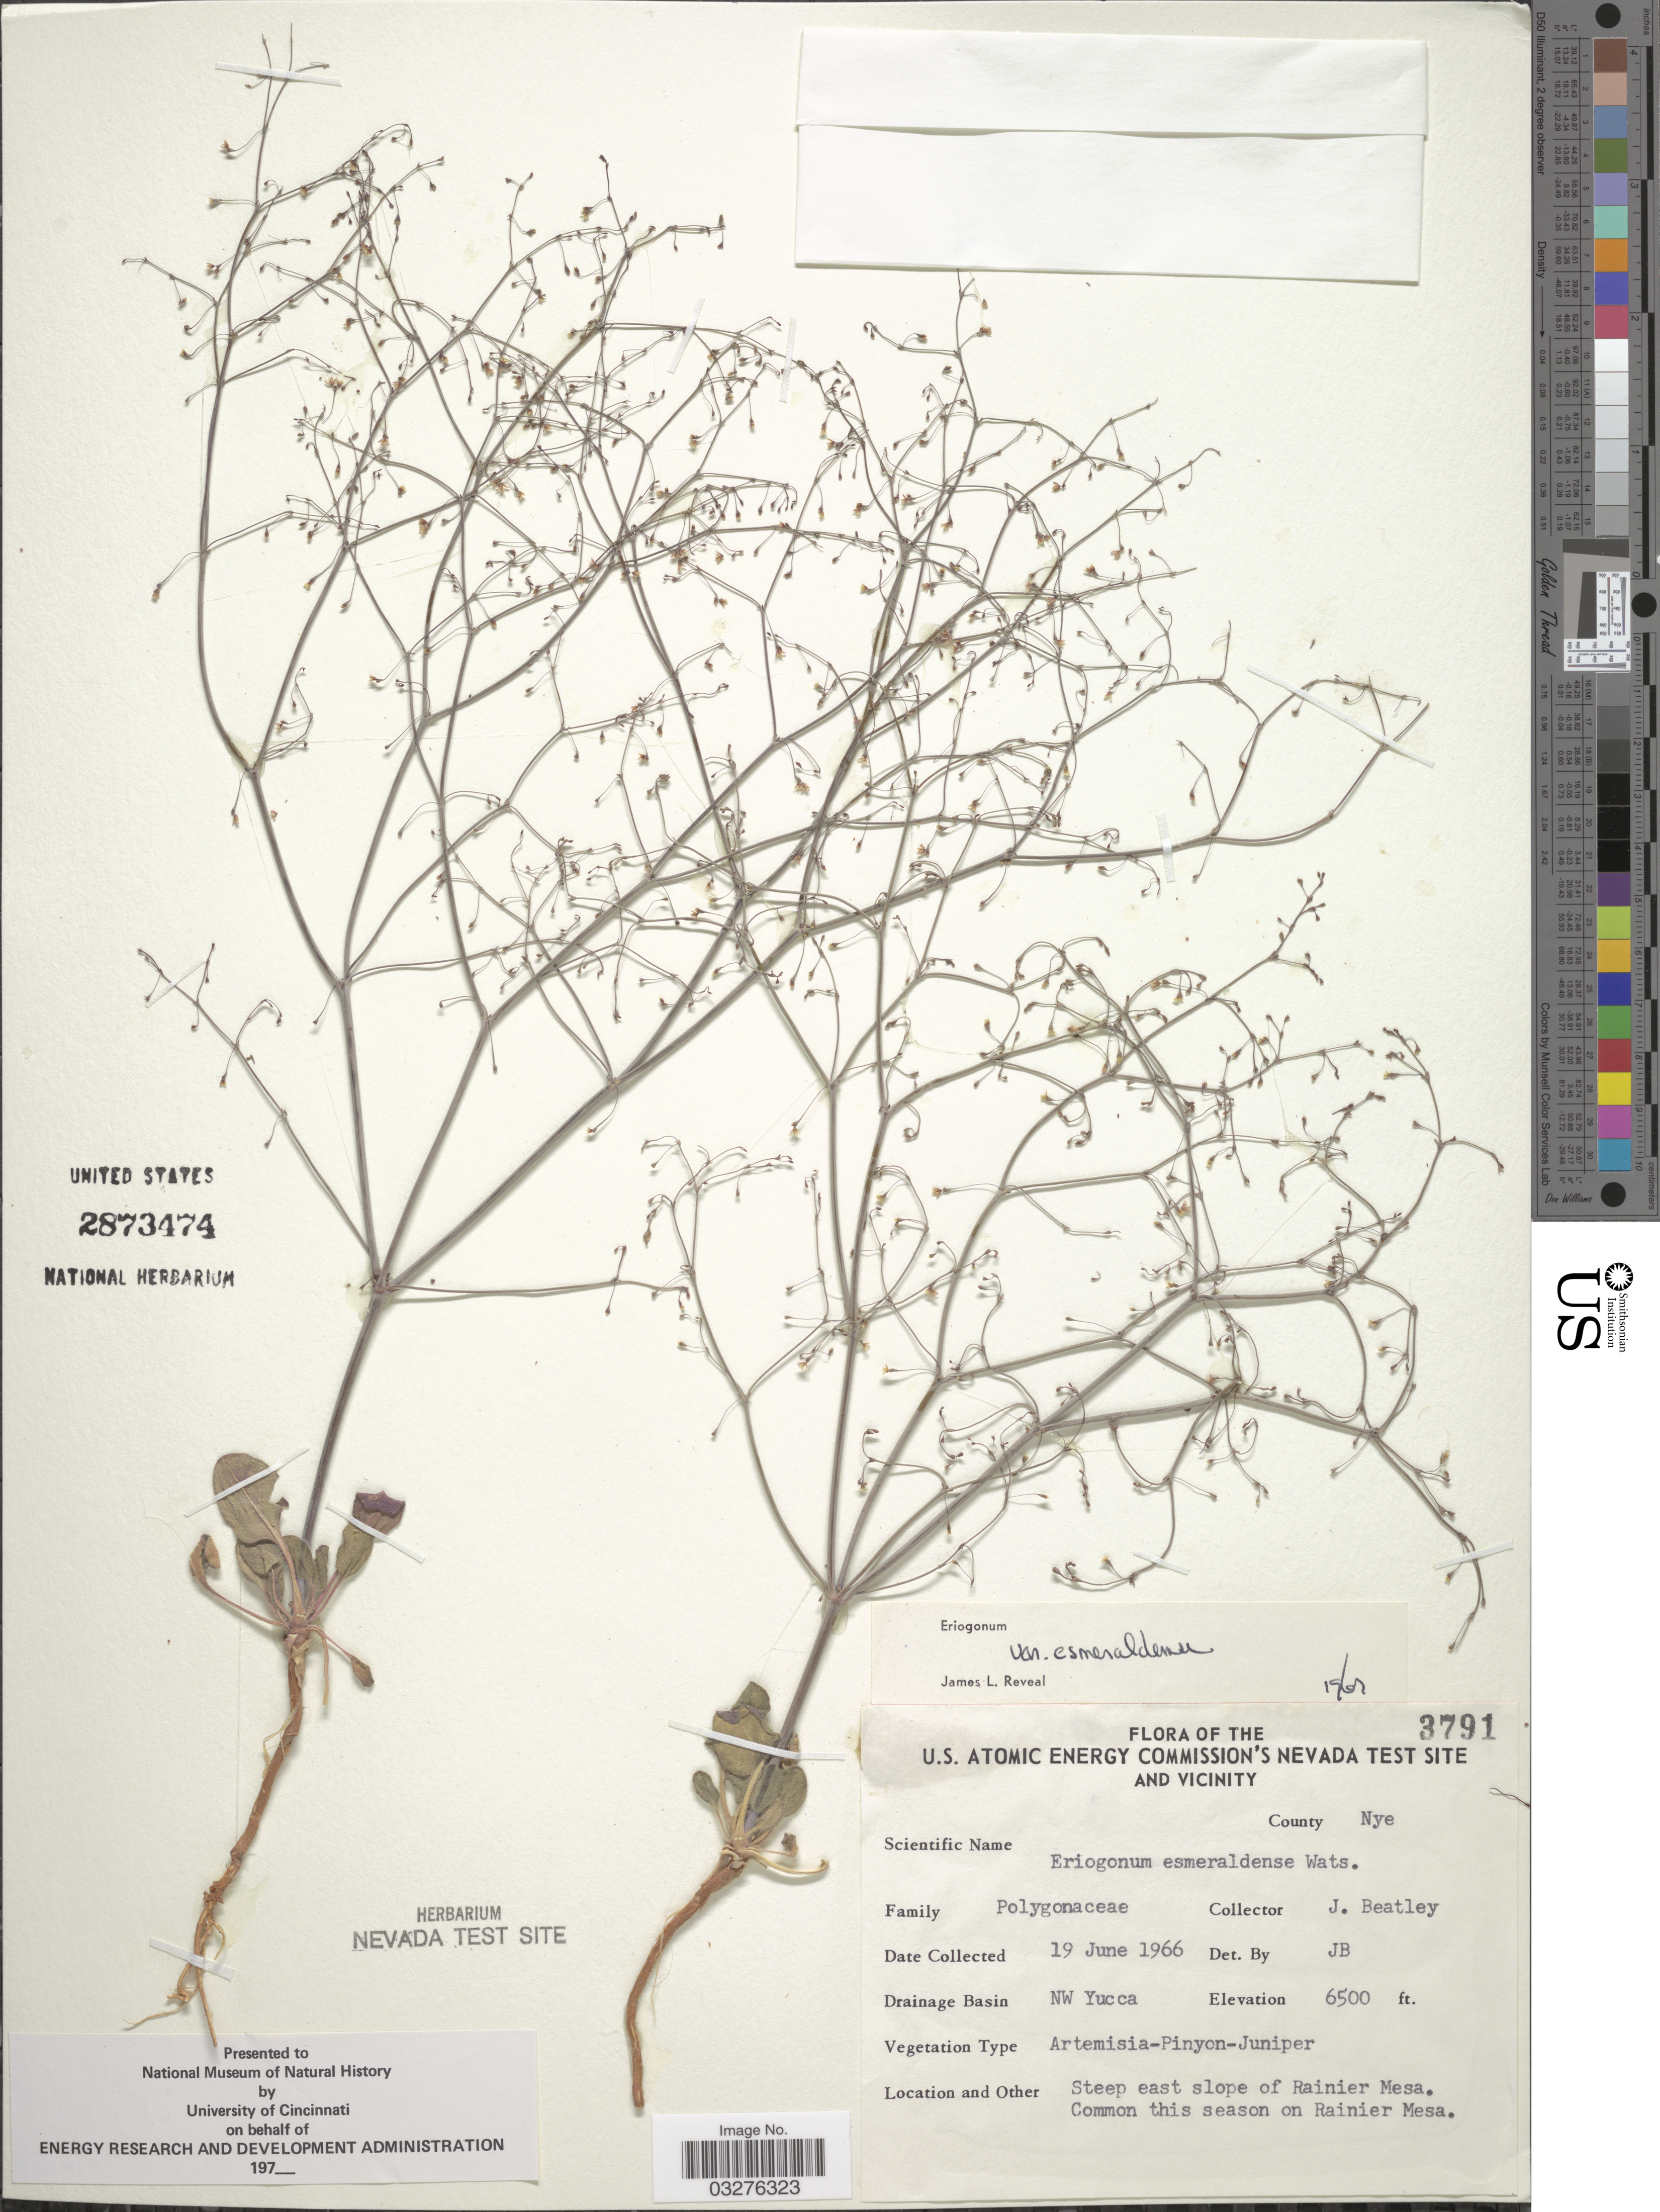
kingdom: Plantae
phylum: Tracheophyta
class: Magnoliopsida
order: Caryophyllales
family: Polygonaceae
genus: Eriogonum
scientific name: Eriogonum esmeraldense var. esmeraldense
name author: S. Watson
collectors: J. C. Beatley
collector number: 3791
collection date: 1966-06-19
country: United States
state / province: Nevada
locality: U.S. Atomic Energy Commission's Nevada Test Site and vicinity, County Nye, Drainage Basin NW Yucca, Steep east slope of Rainier Mesa.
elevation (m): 1981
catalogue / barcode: US 2873474